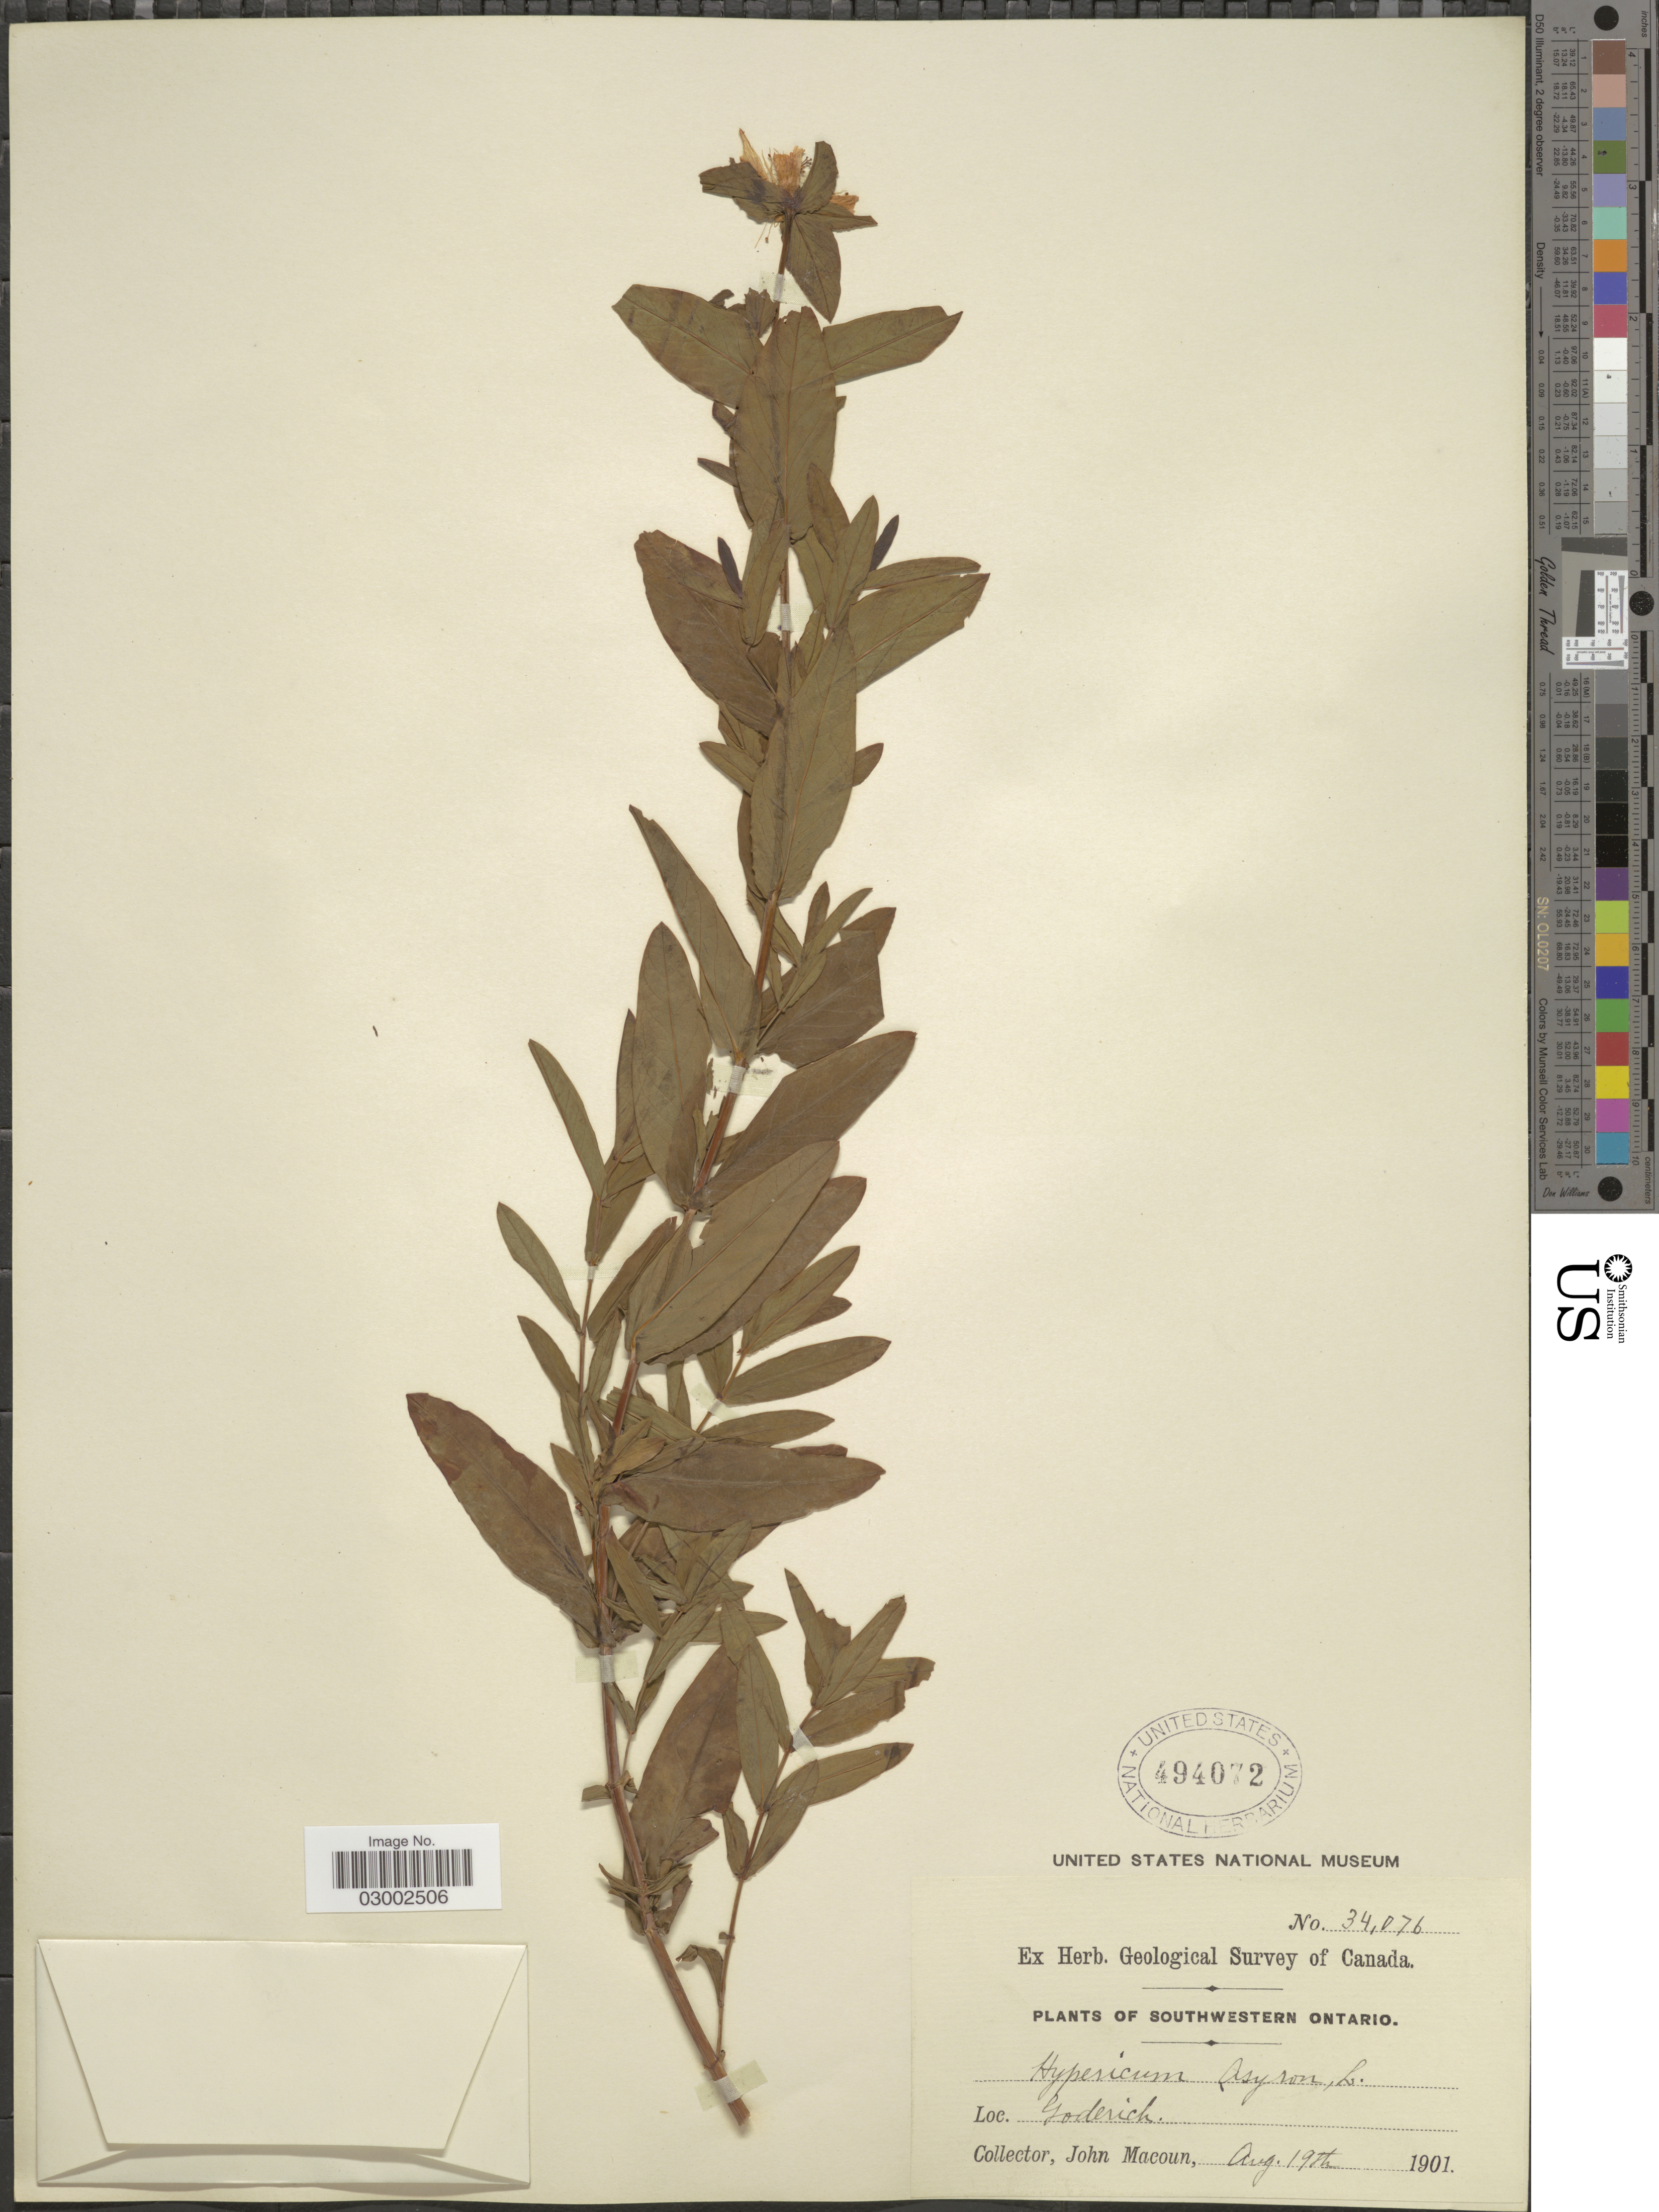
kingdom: Plantae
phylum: Tracheophyta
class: Magnoliopsida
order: Malpighiales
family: Hypericaceae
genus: Hypericum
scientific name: Hypericum ascyron subsp. pyramidatum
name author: (Aiton) N. Robson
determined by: Strong, Mark T., (BOT), Smithsonian Institution - National Museum of Natural History (UNITED STATES)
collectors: J. Macoun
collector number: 34076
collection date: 1901-08-19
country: Canada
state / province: Ontario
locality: Southwestern Ontario. Goderich.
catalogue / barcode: US 494072